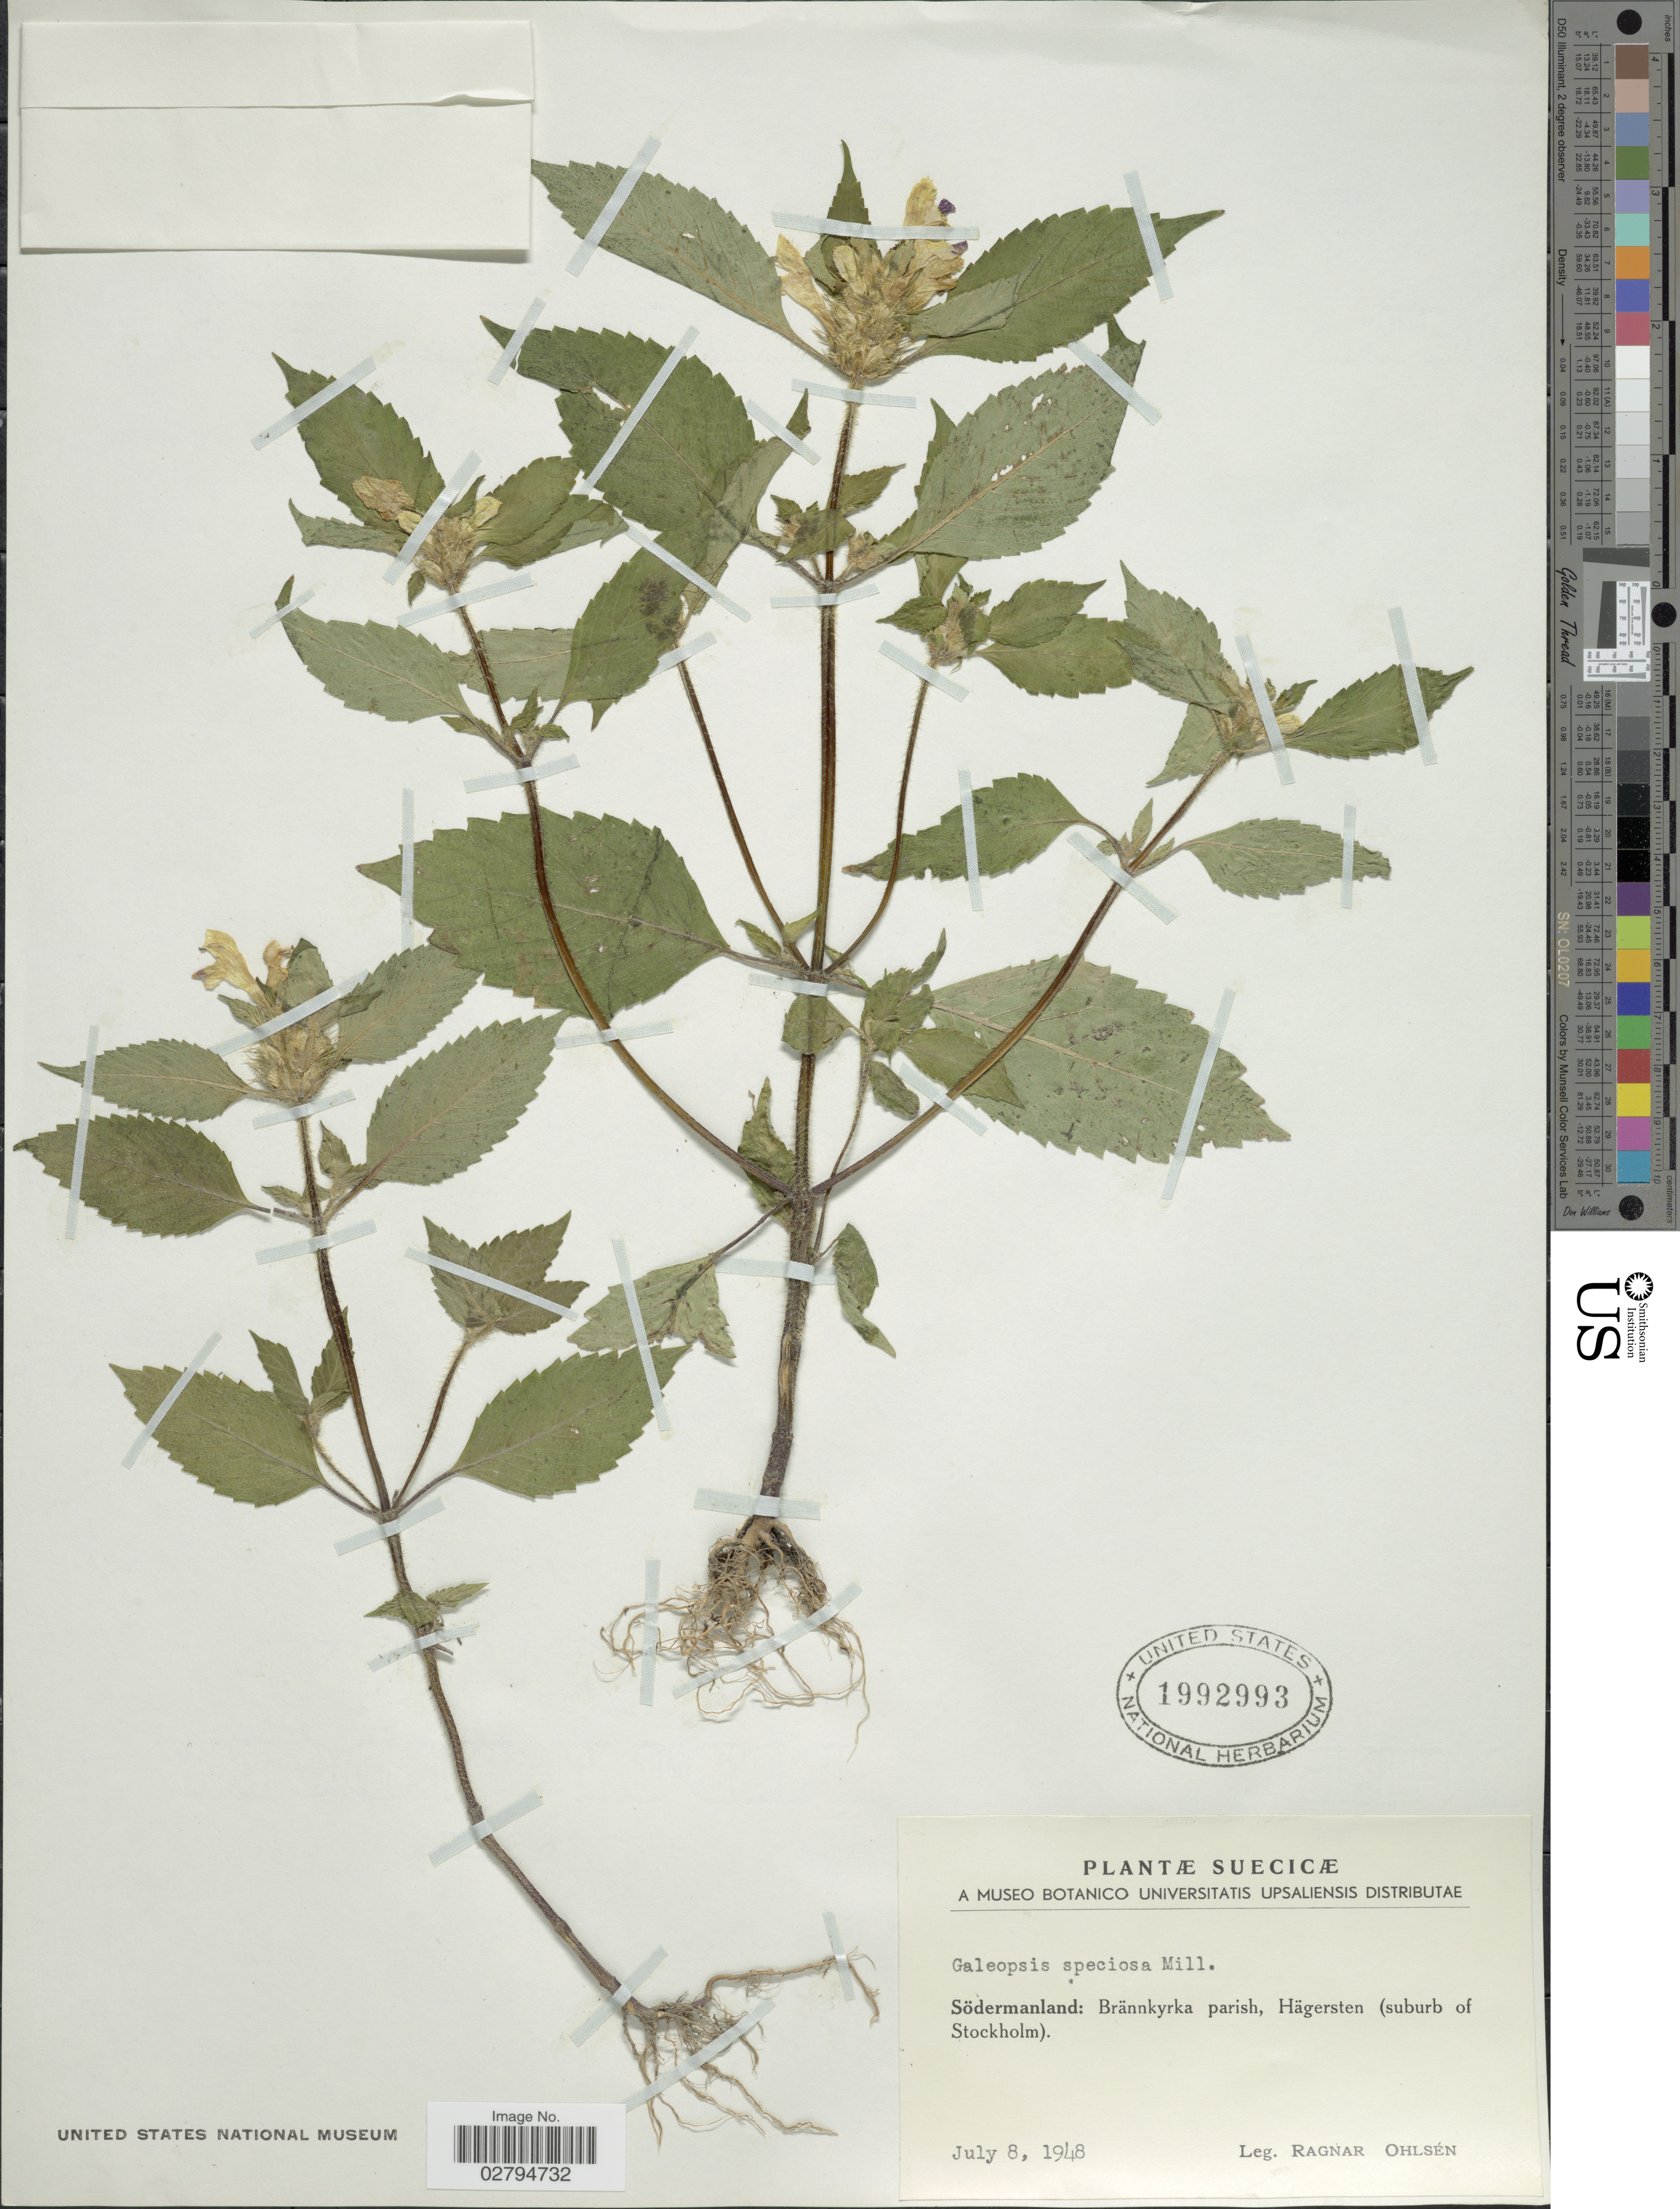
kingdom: Plantae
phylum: Tracheophyta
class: Magnoliopsida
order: Lamiales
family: Lamiaceae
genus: Galeopsis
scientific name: Galeopsis speciosa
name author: Mill.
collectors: R. Ohlsen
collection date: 1948-07-08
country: Sweden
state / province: Sodermanland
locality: Suecicæ, Södermanland: Brännkyrka parish, Hägersten (suburb of Stockholm).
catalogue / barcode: US 1992993